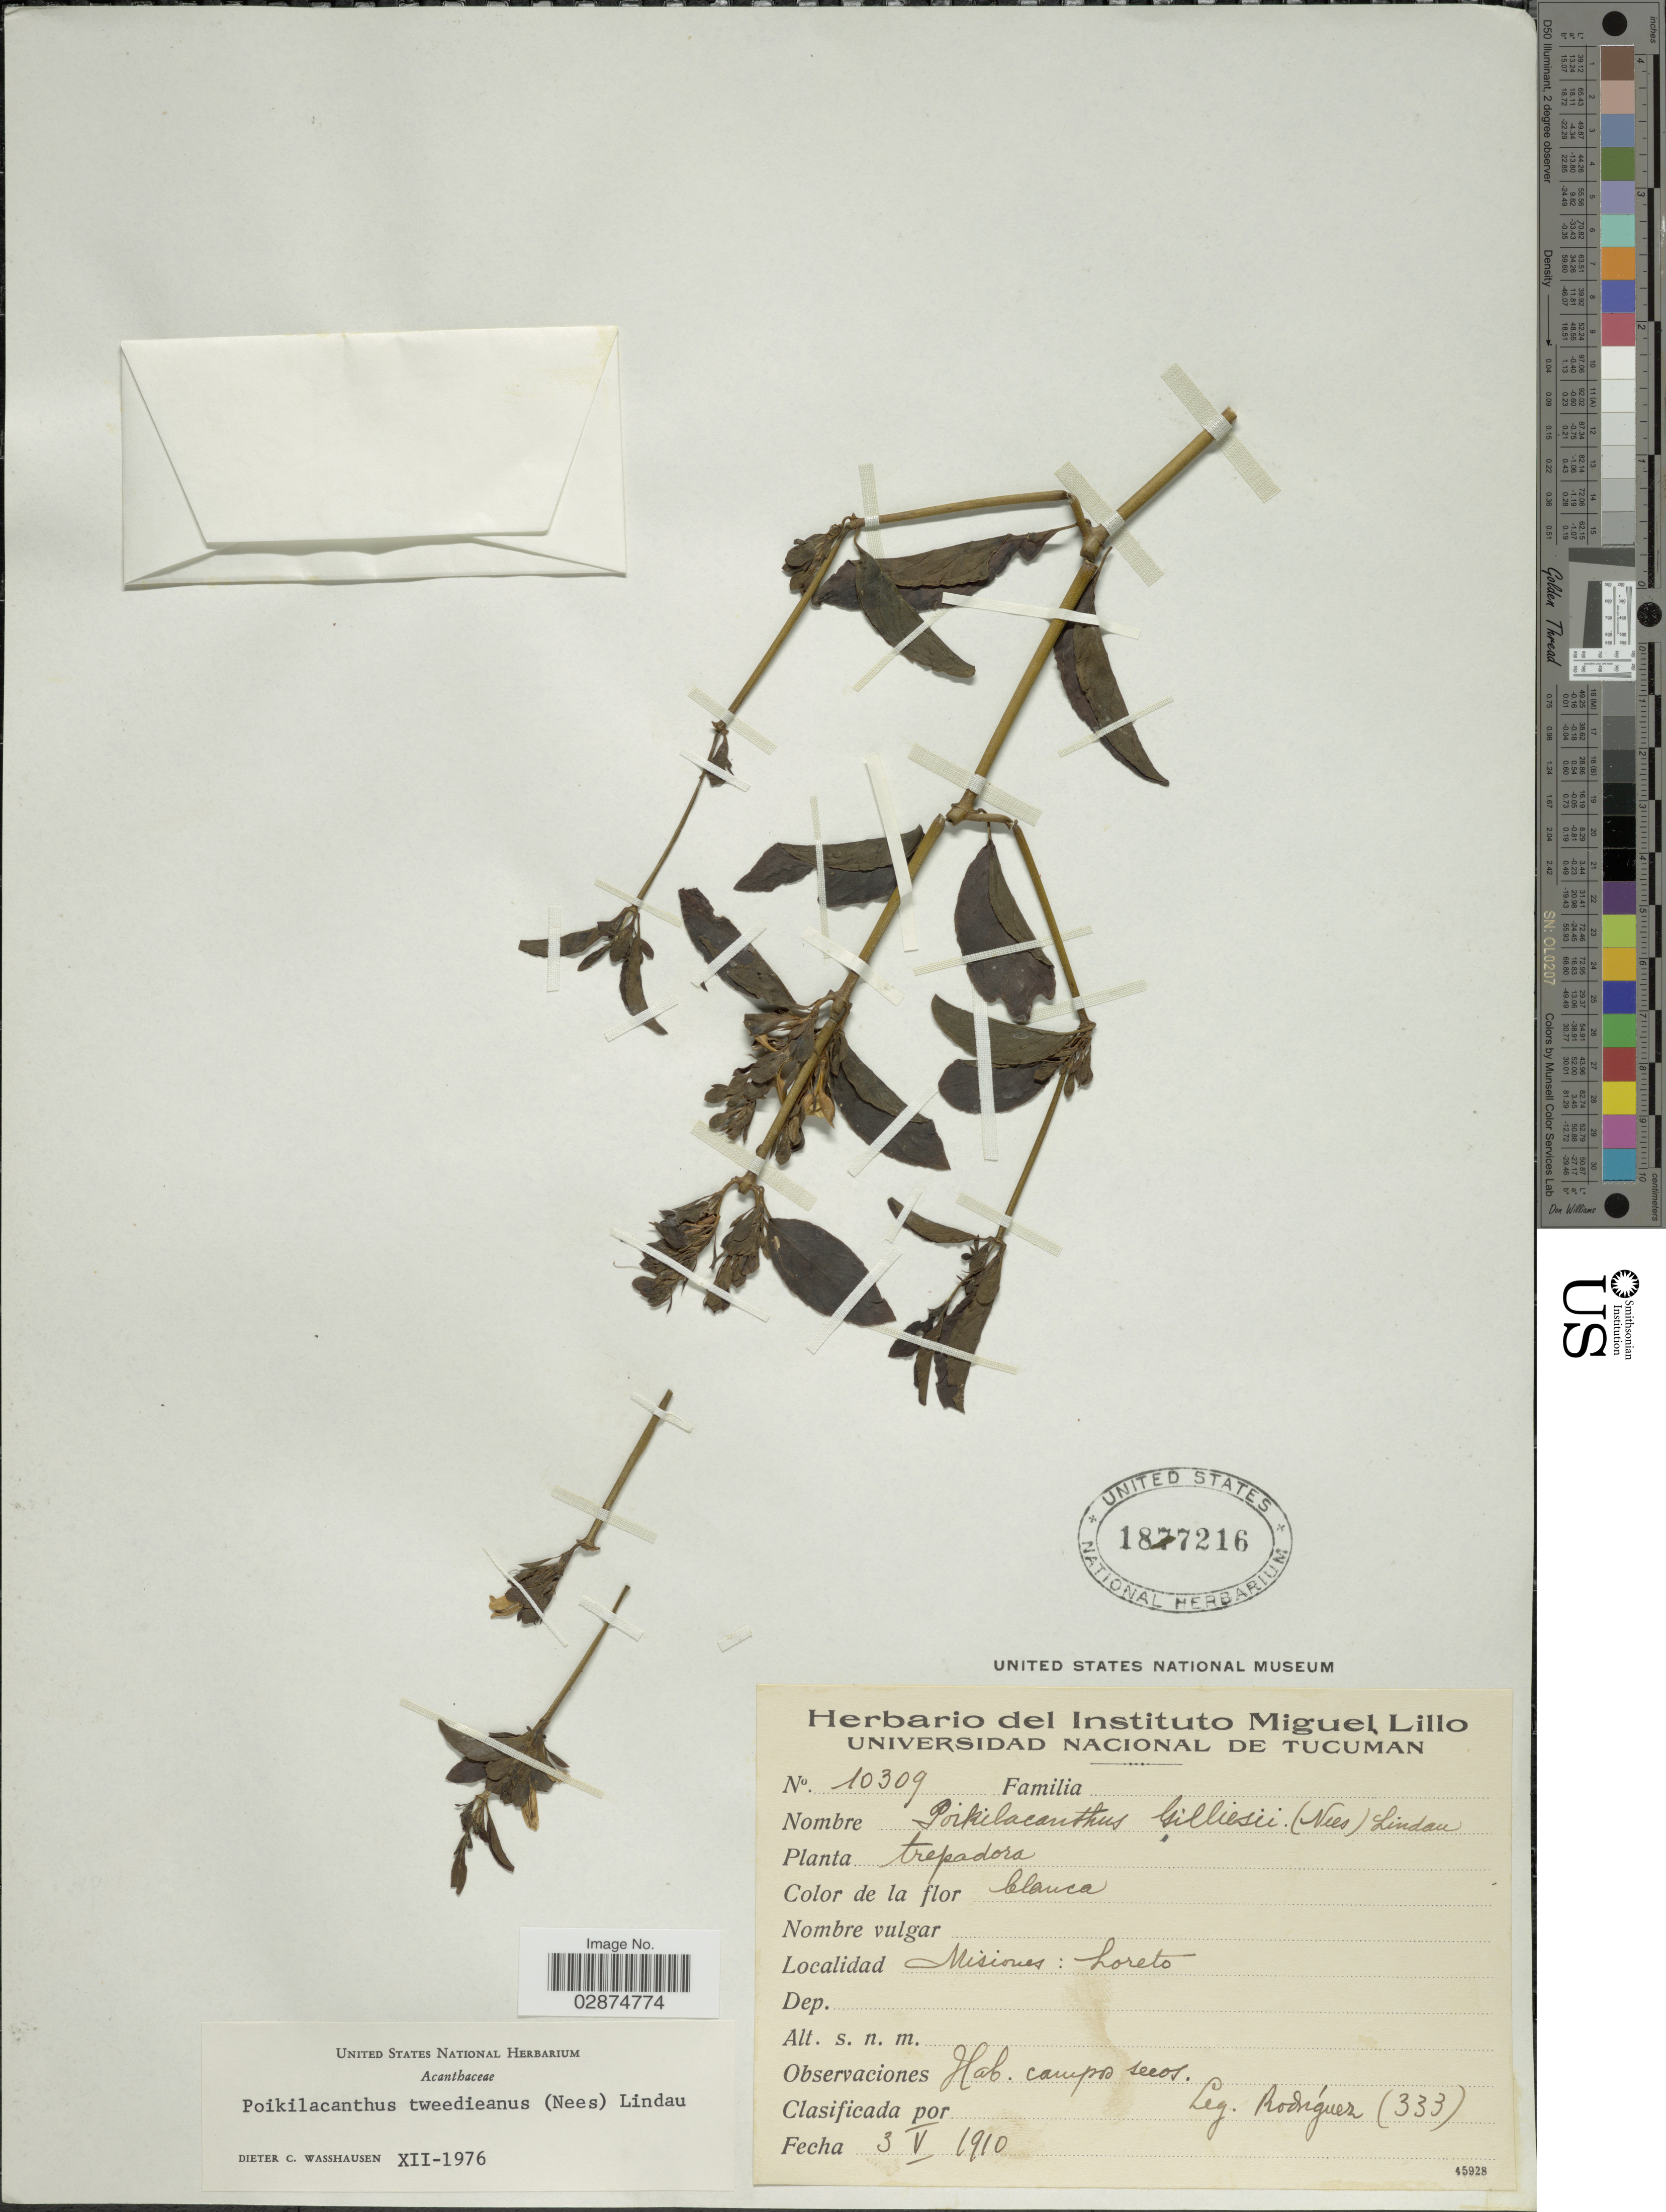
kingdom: Plantae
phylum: Tracheophyta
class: Magnoliopsida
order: Lamiales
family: Acanthaceae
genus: Poikilacanthus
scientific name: Poikilacanthus glandulosus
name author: (Nees) Ariza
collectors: Rodriguez, --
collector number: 333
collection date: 1910-05-03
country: Argentina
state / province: Misiones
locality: Loreto.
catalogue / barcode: US 1877216